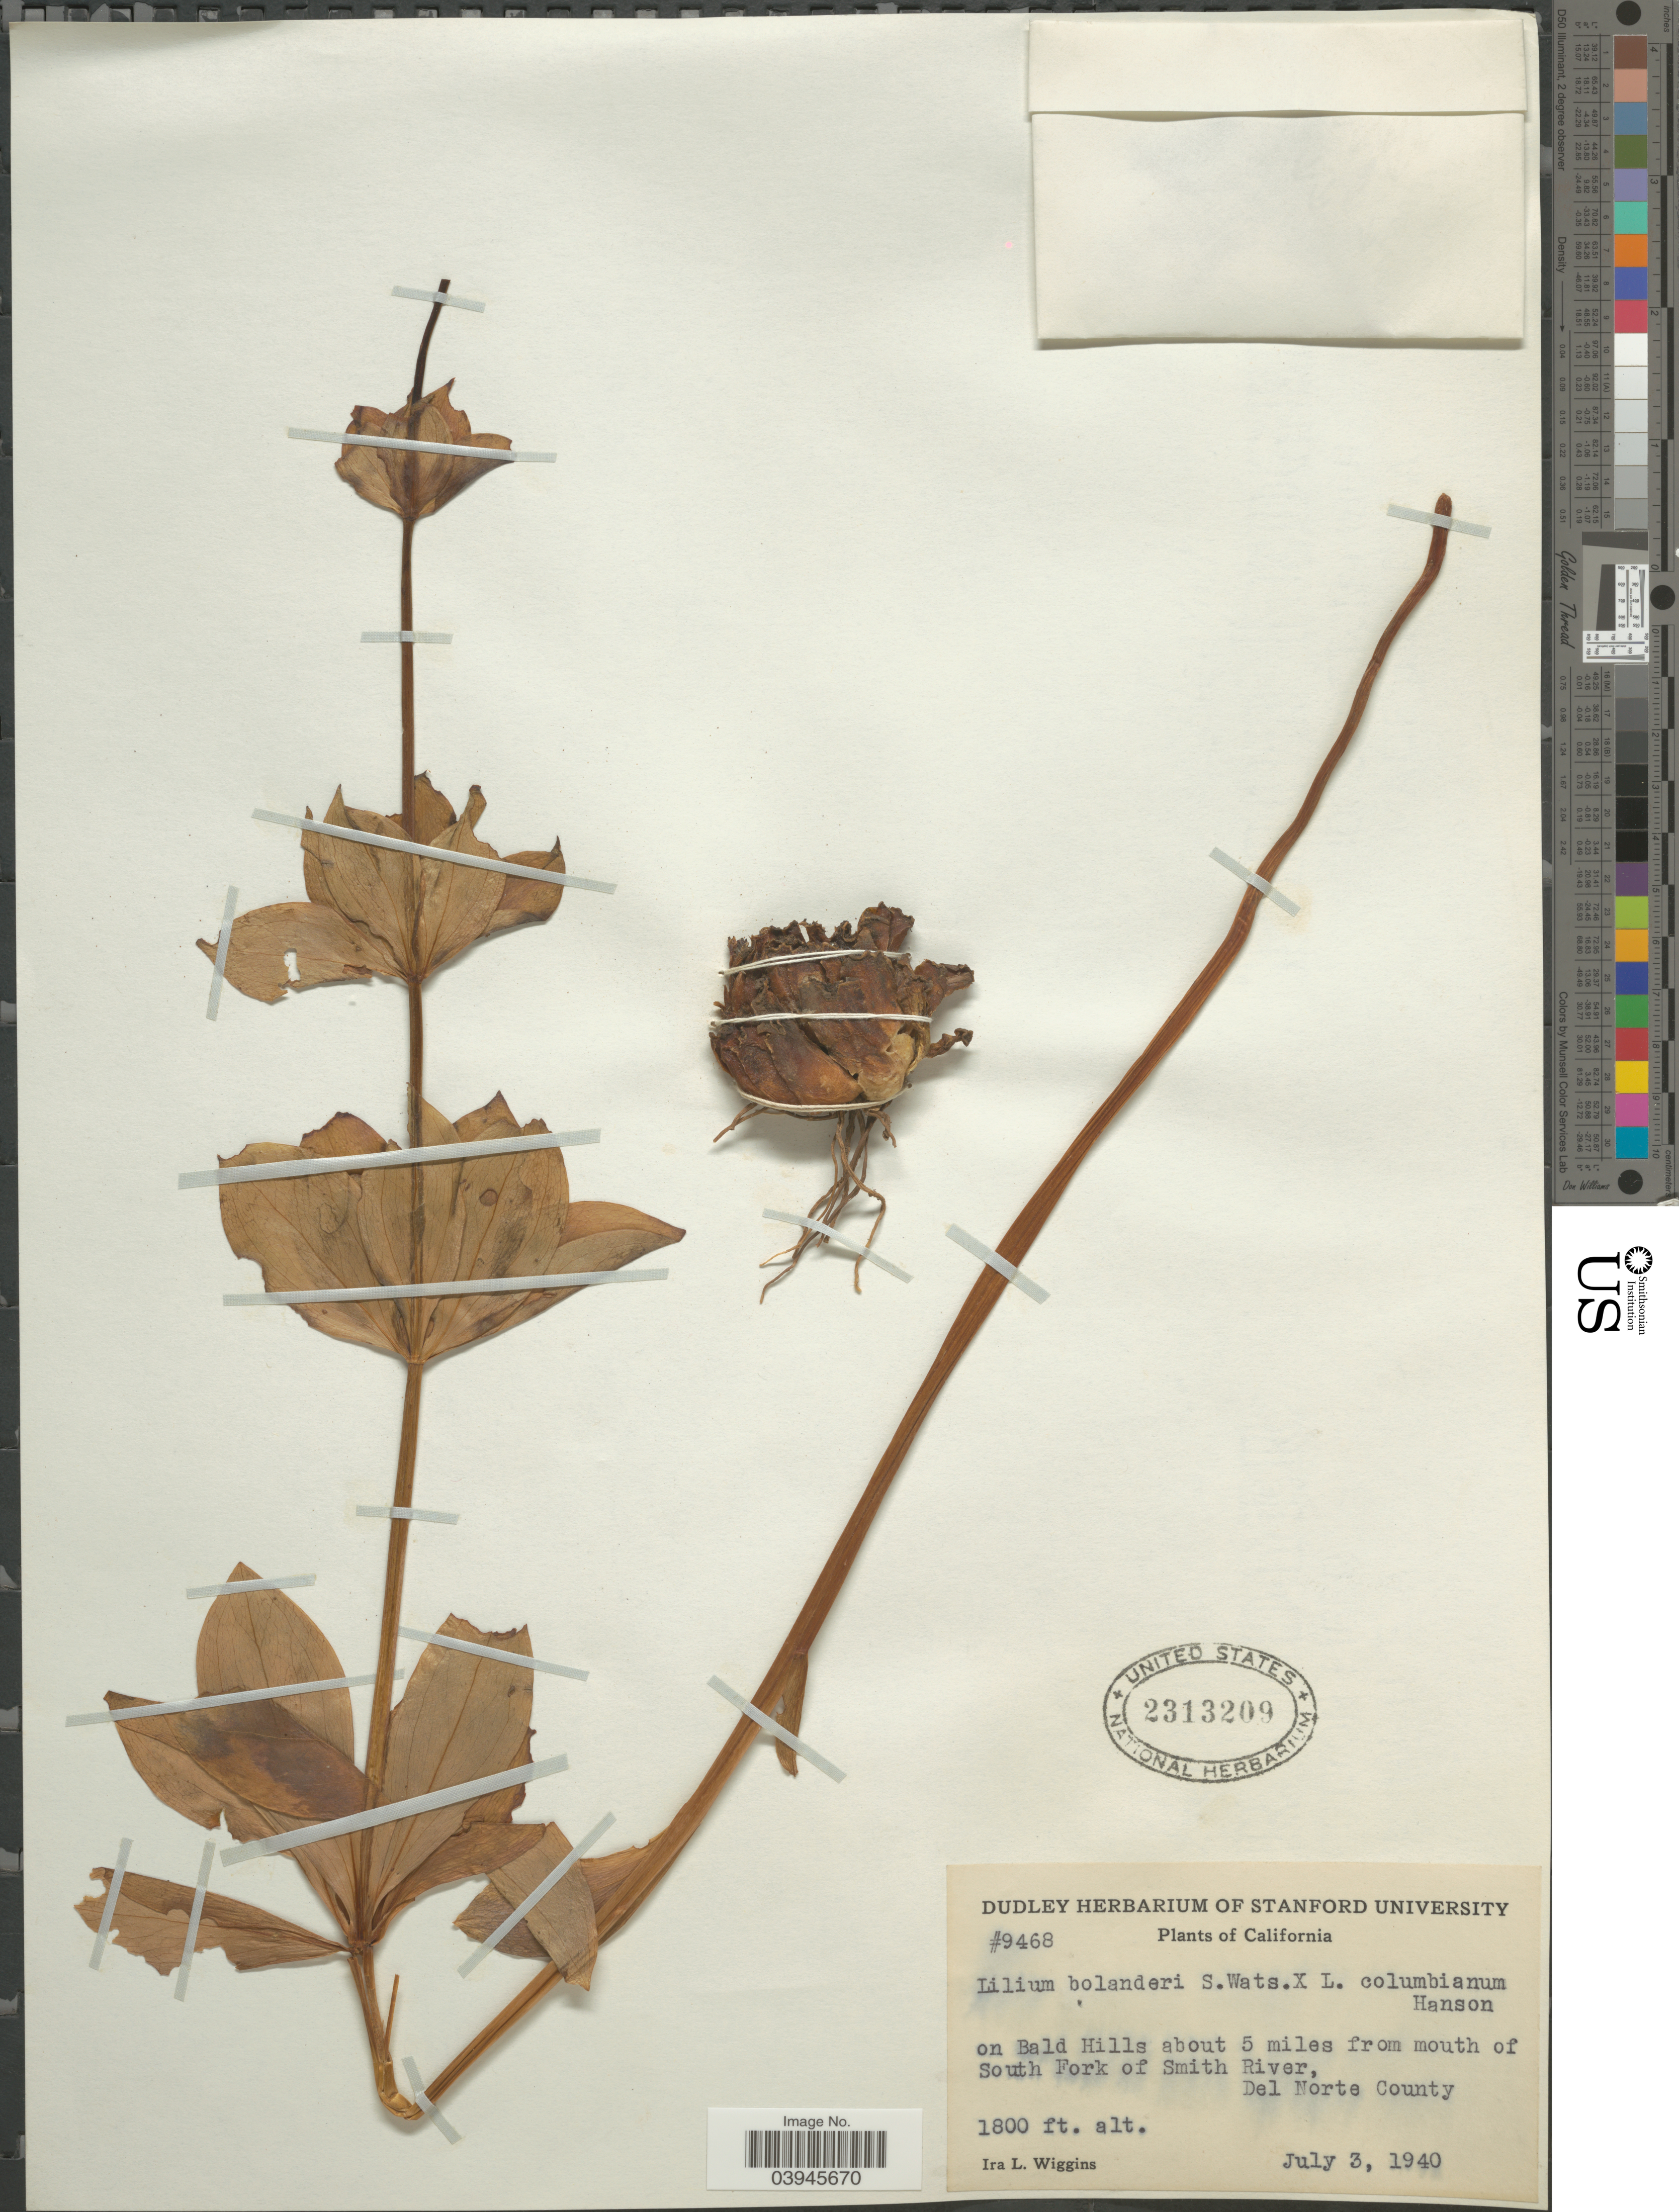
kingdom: Plantae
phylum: Tracheophyta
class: Liliopsida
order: Liliales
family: Liliaceae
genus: Lilium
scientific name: Lilium bolanderi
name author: S. Watson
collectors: I. L. Wiggins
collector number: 9468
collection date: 1940-07-03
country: United States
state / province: California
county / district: Del Norte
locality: On Bald Hills about 5 miles from mouth of South Fork of Smith River, Del Norte County.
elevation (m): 549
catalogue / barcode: US 2313209